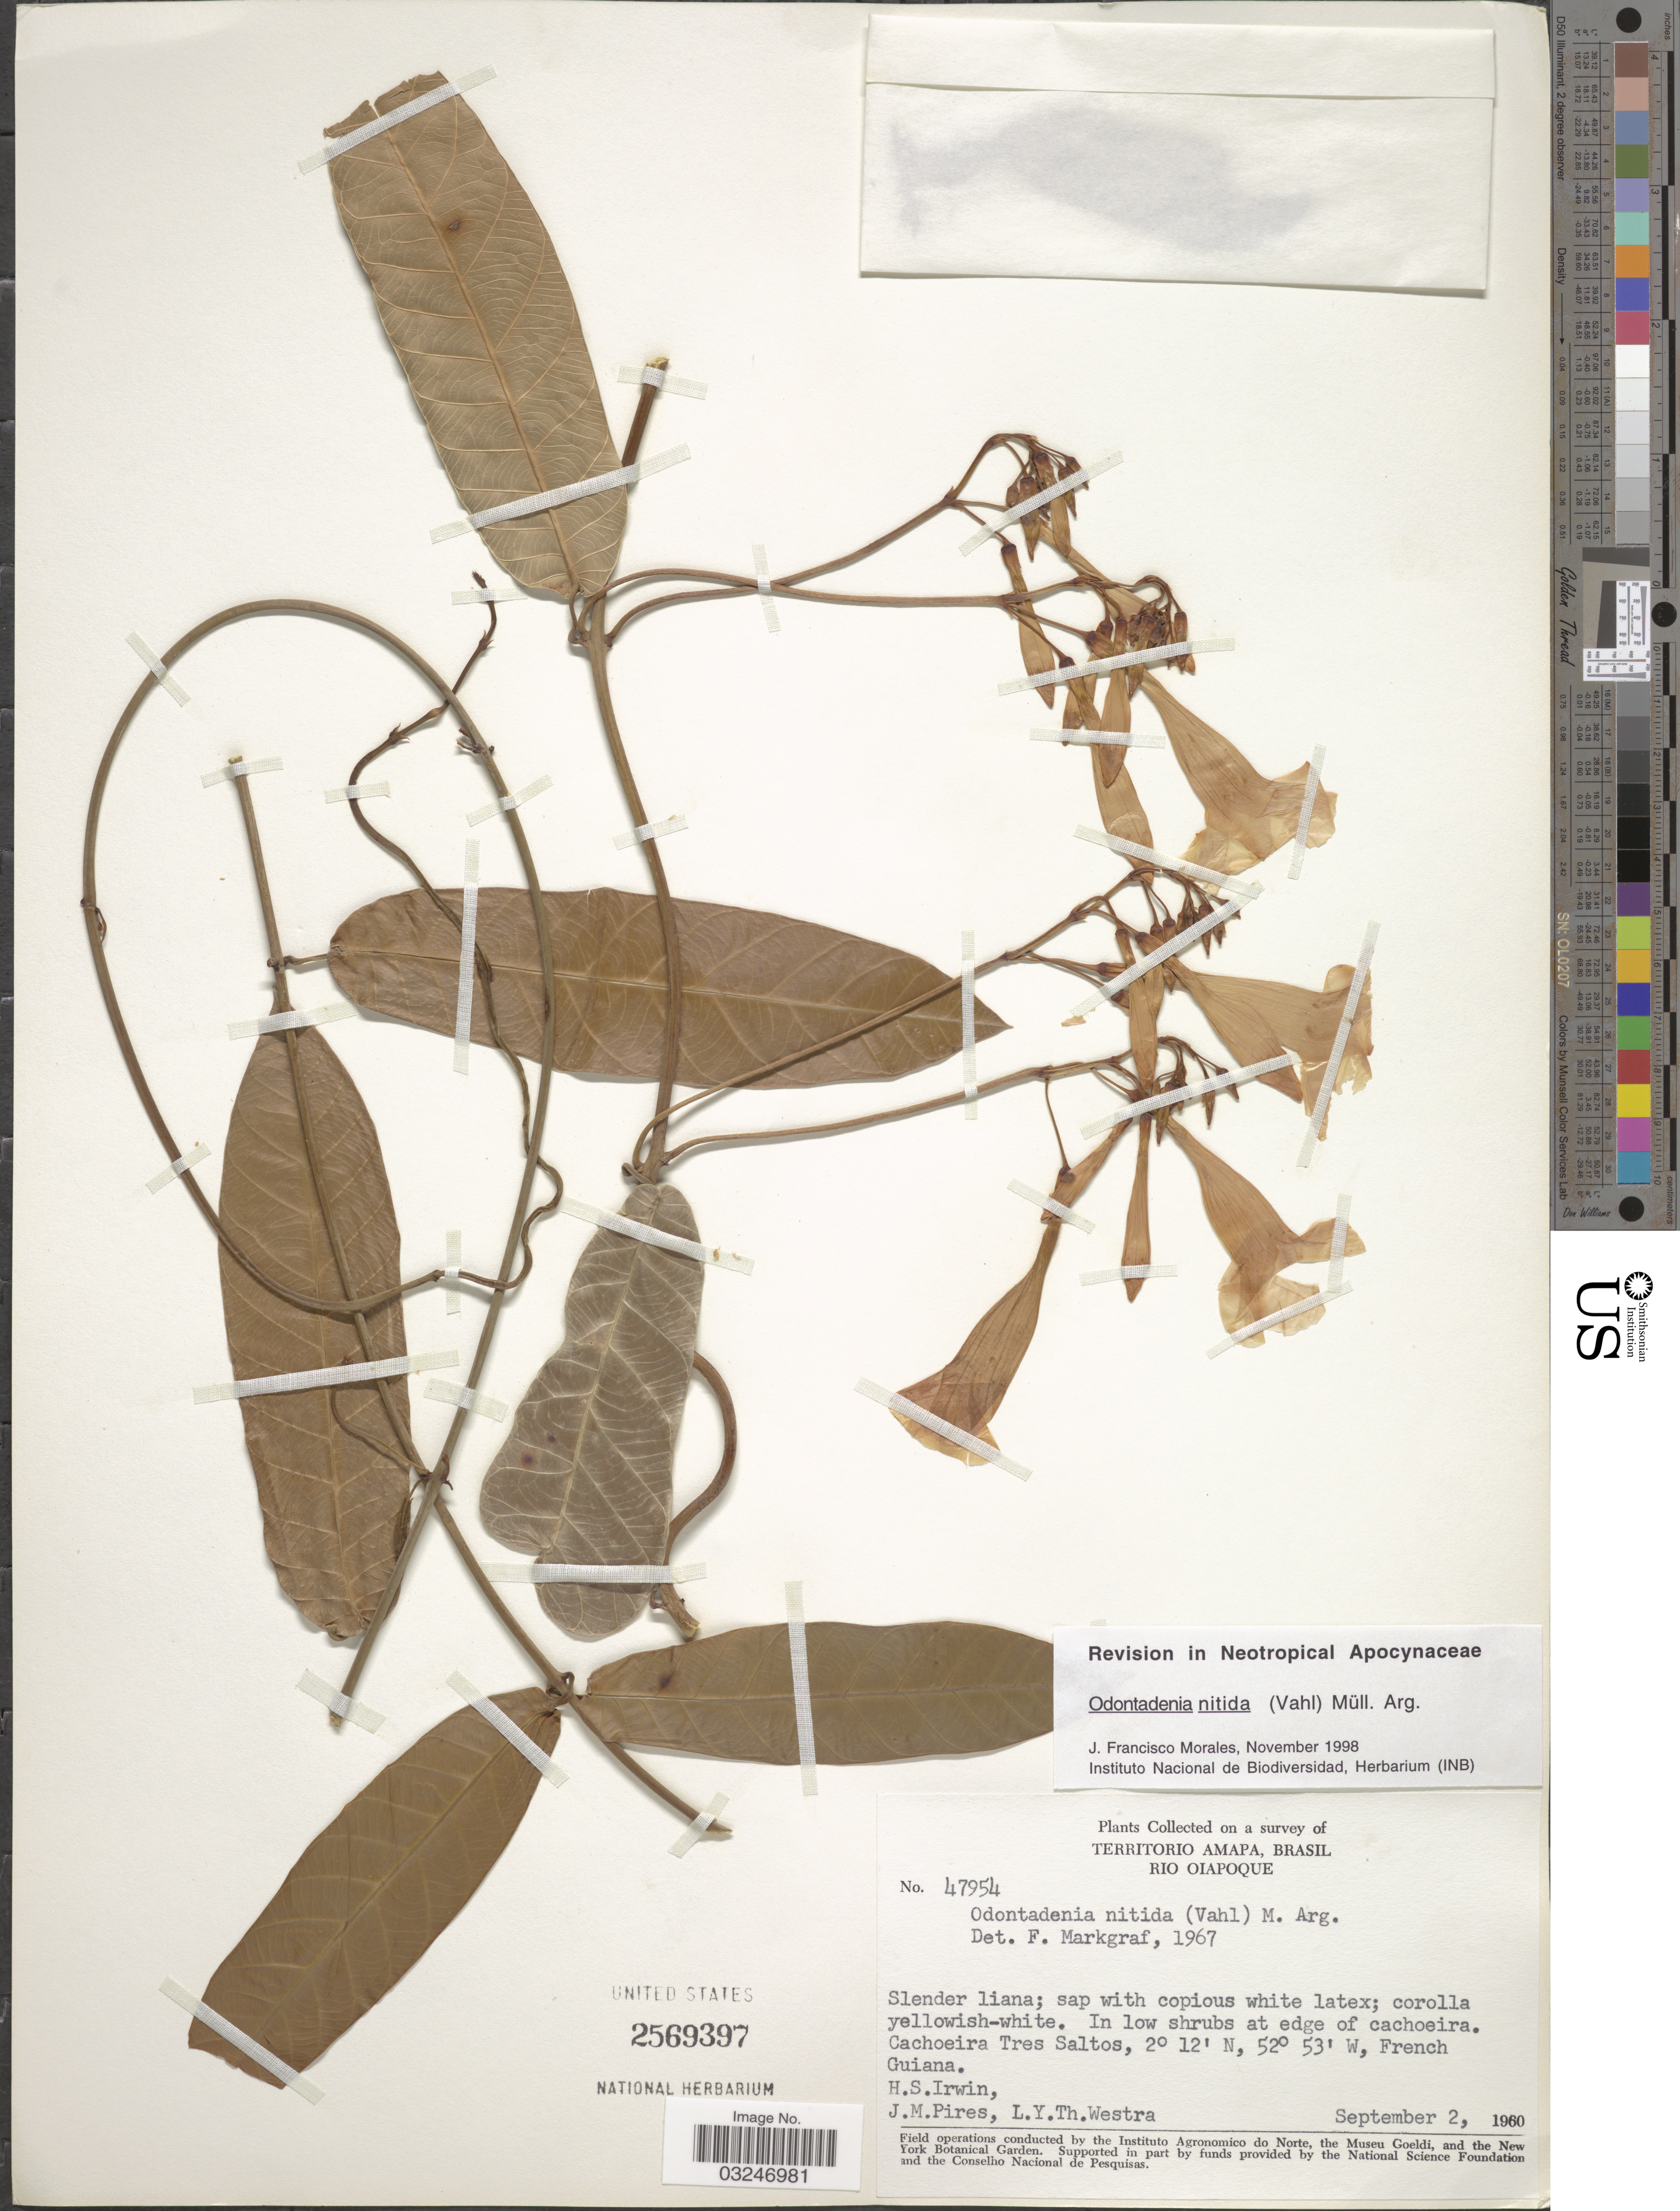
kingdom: Plantae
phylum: Tracheophyta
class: Magnoliopsida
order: Gentianales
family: Apocynaceae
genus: Odontadenia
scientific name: Odontadenia nitida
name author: (Vahl) Müll. Arg.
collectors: H. Irwin, J. M. Pires & L. Y. T. Westra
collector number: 47954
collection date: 1960-09-02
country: French Guiana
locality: Rio Oiapoque. Cachoeira Tres Saltos, French Guiana.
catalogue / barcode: US 2569397